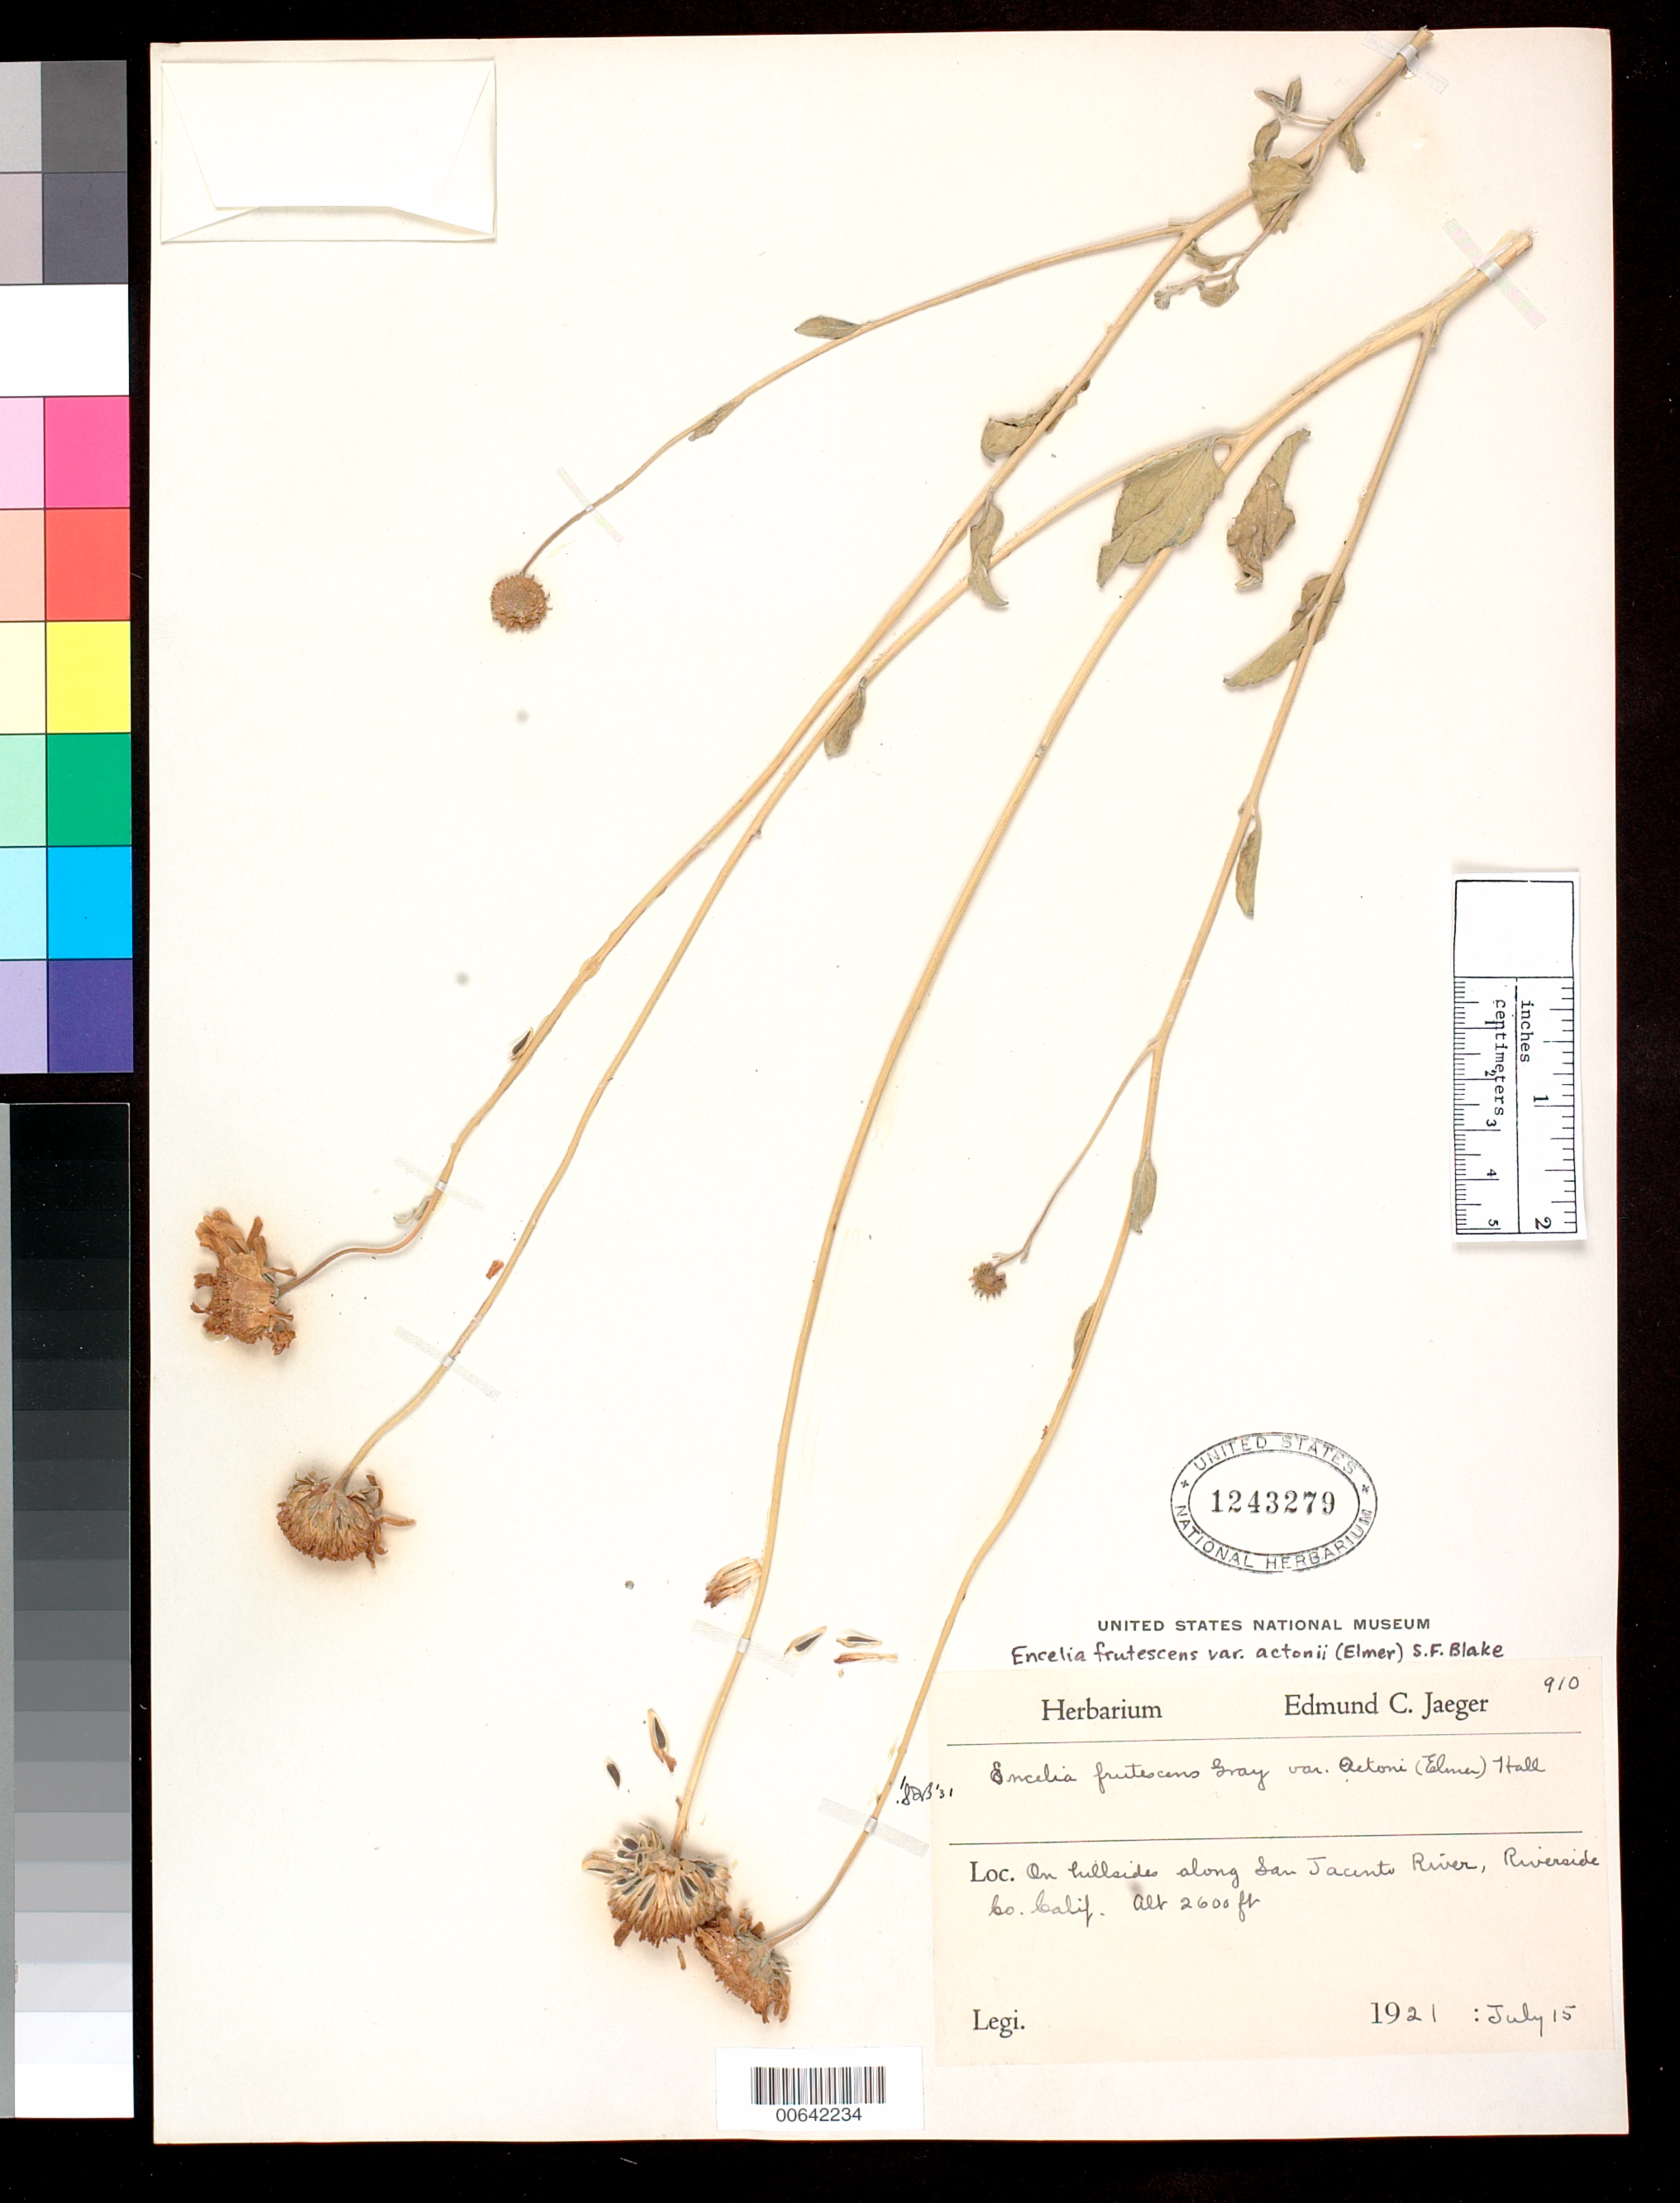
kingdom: Plantae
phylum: Tracheophyta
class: Magnoliopsida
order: Asterales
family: Asteraceae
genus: Encelia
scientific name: Encelia frutescens var. actonii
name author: (Elmer) S.F. Blake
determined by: Blake, Sydney F.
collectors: E. Jaeger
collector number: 910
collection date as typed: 15 Jul 1921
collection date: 1921-07-15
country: United States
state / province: California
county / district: Riverside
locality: On hillside along San Jacinto River.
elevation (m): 792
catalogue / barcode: US 1243279